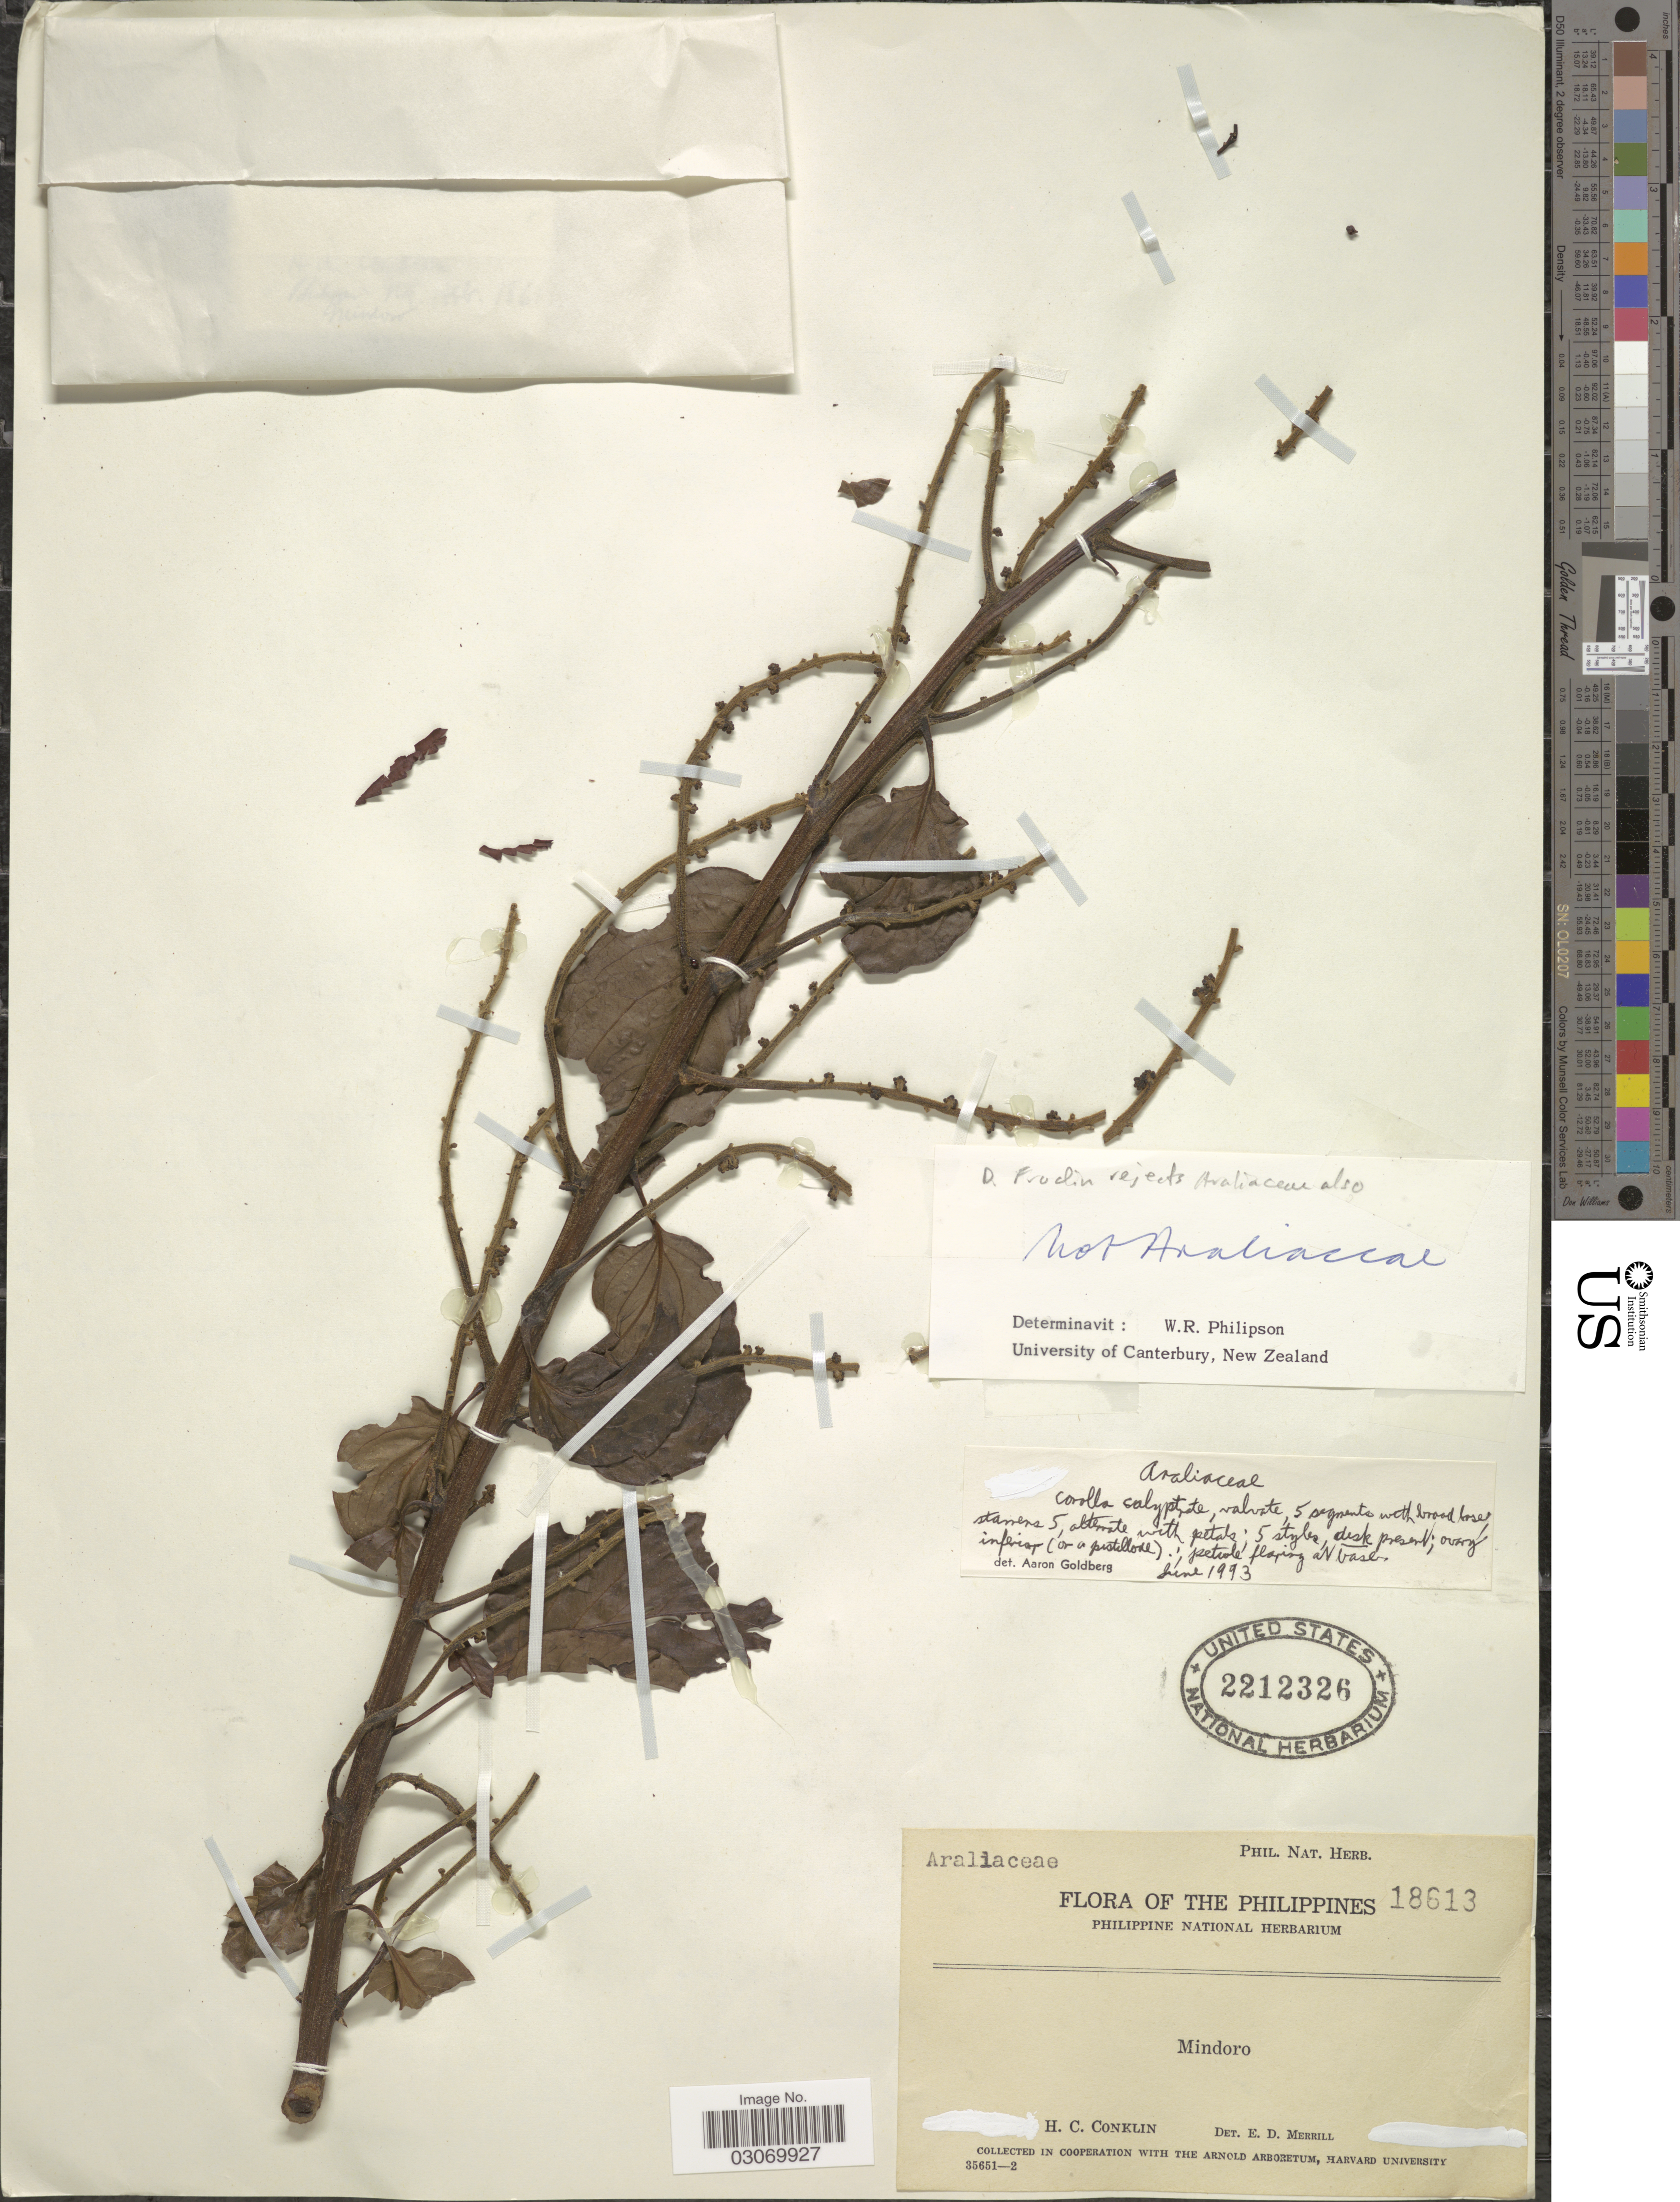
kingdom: Plantae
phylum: Tracheophyta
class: Magnoliopsida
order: Apiales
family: Araliaceae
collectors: H. Conklin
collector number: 18613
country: Philippines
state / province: Mimaropa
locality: Mindoro.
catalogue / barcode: US 2212326